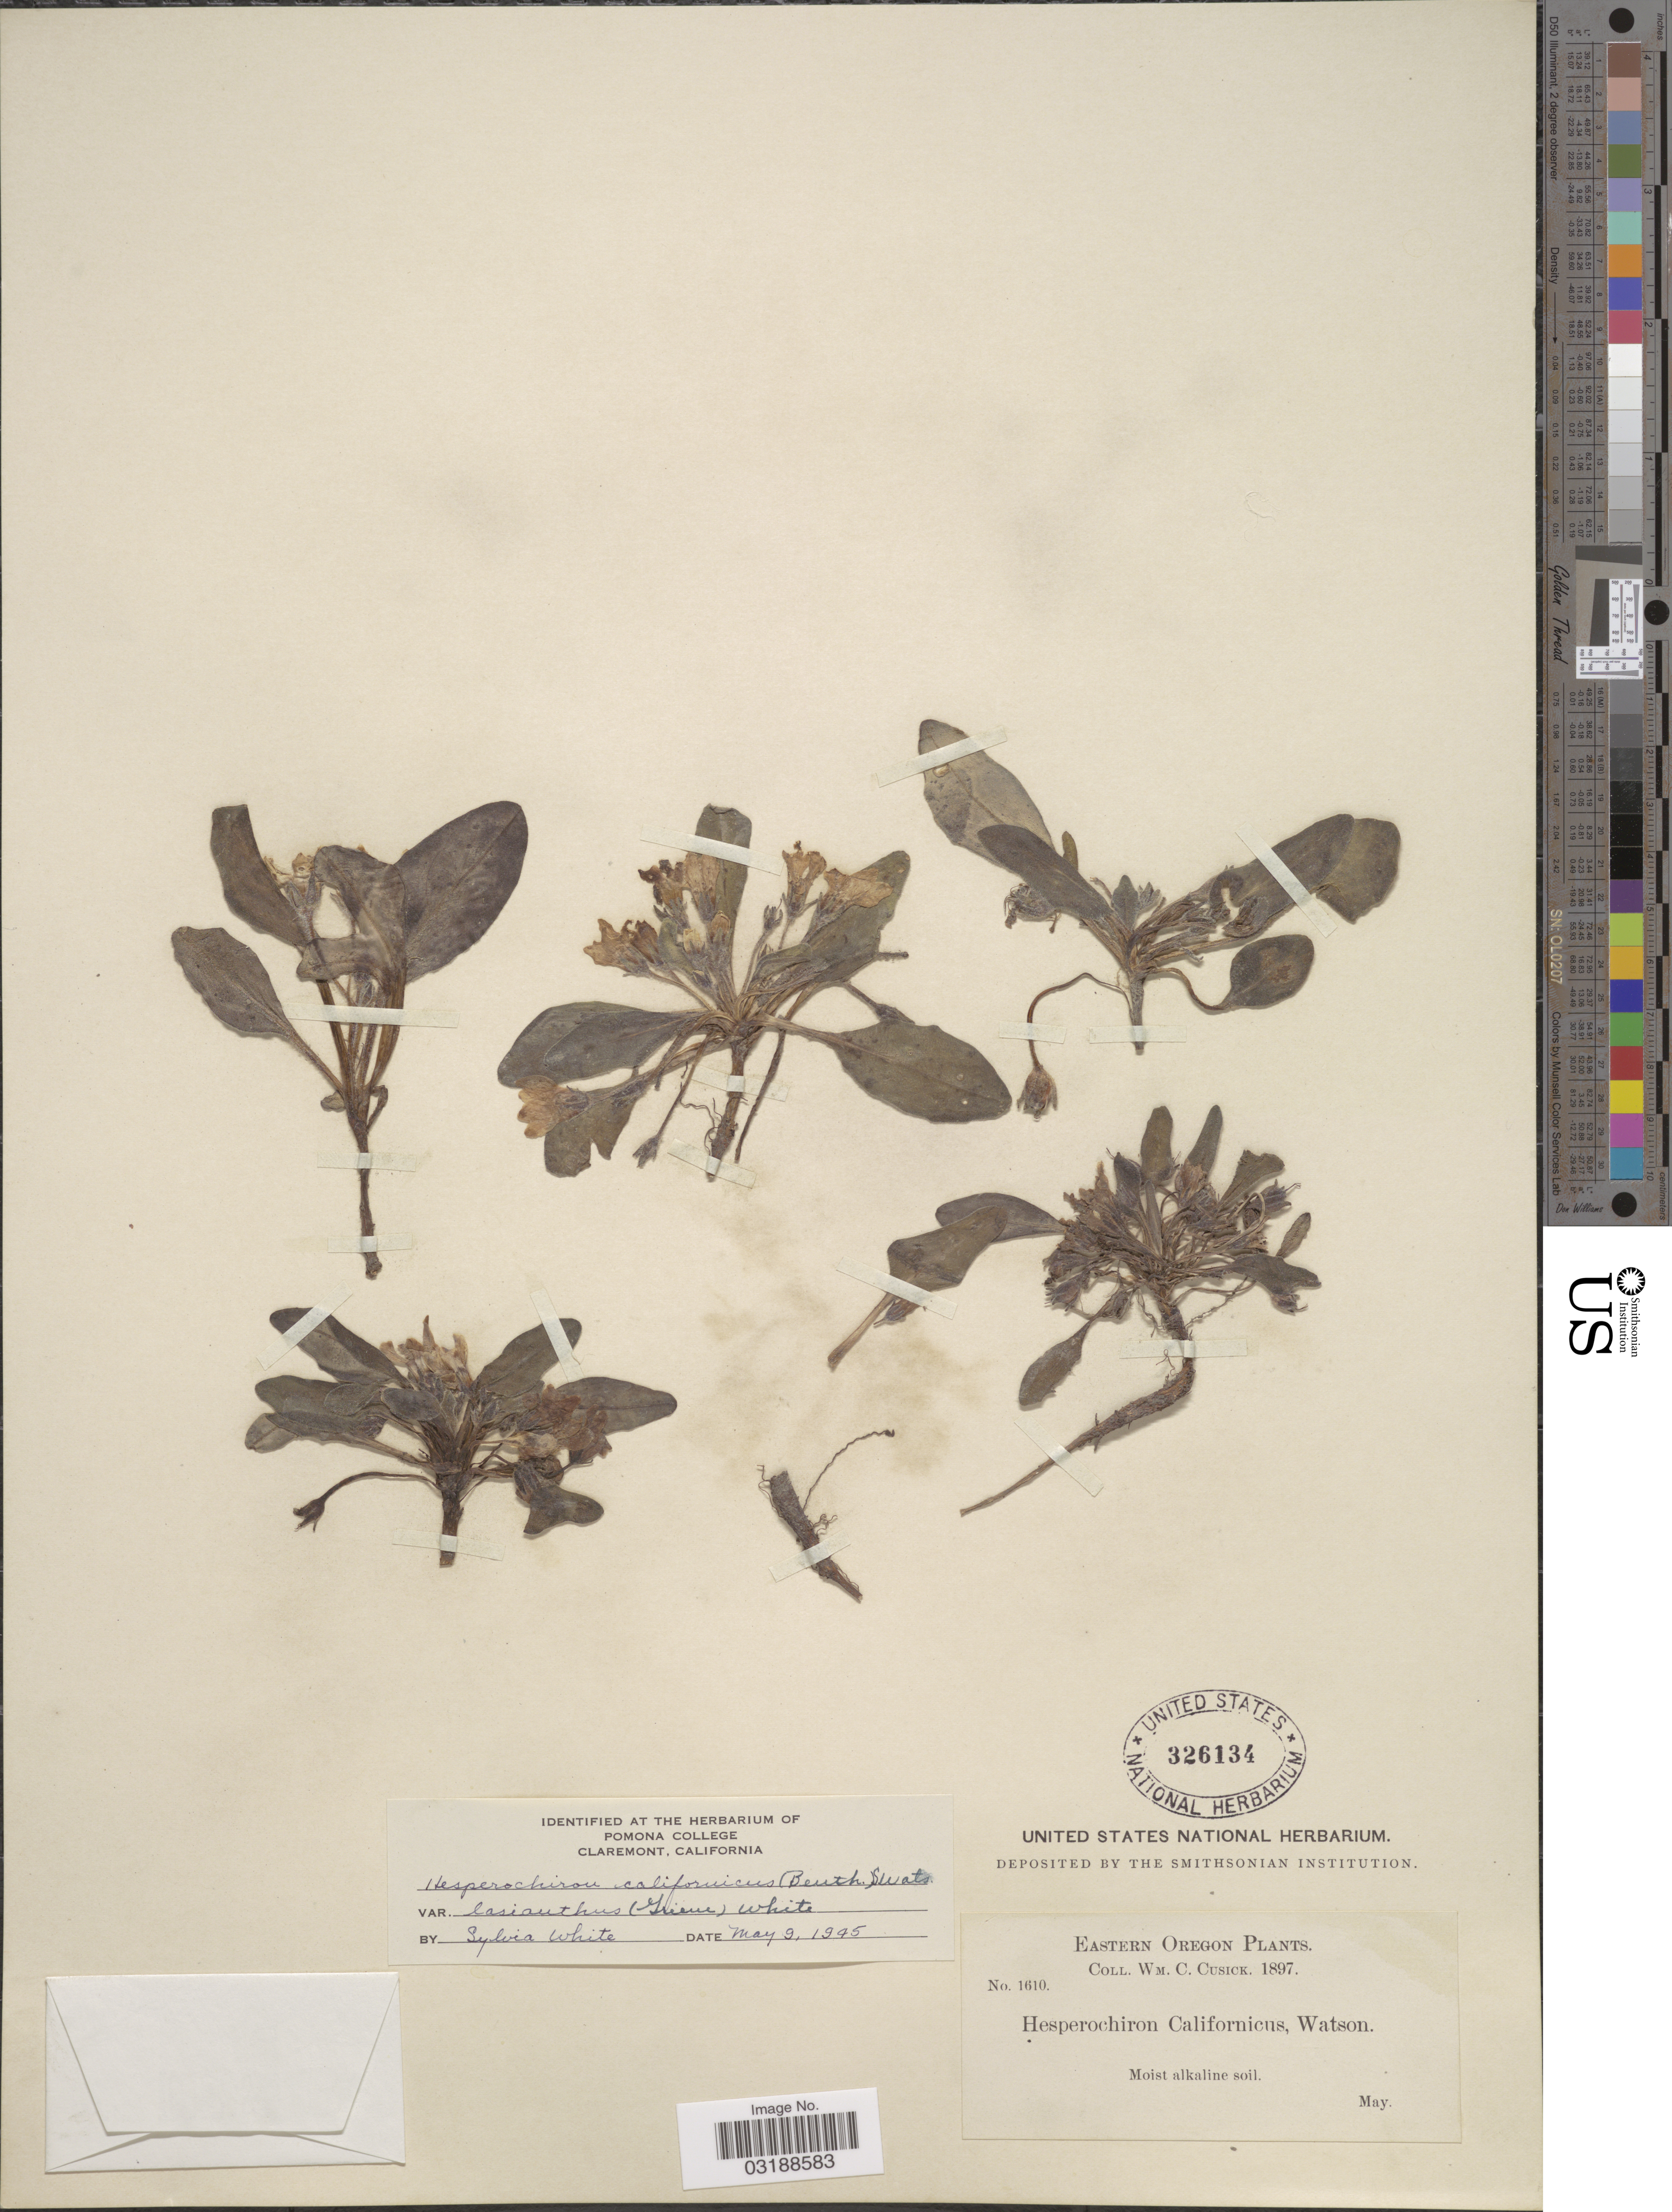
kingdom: Plantae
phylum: Tracheophyta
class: Magnoliopsida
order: Boraginales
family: Hydrophyllaceae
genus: Hesperochiron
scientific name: Hesperochiron californicus var. lasianthus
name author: (Kellogg) Brand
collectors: W. C. Cusick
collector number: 1610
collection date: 1897-05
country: United States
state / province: Oregon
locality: Eastern Oregon.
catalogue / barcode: US 326134